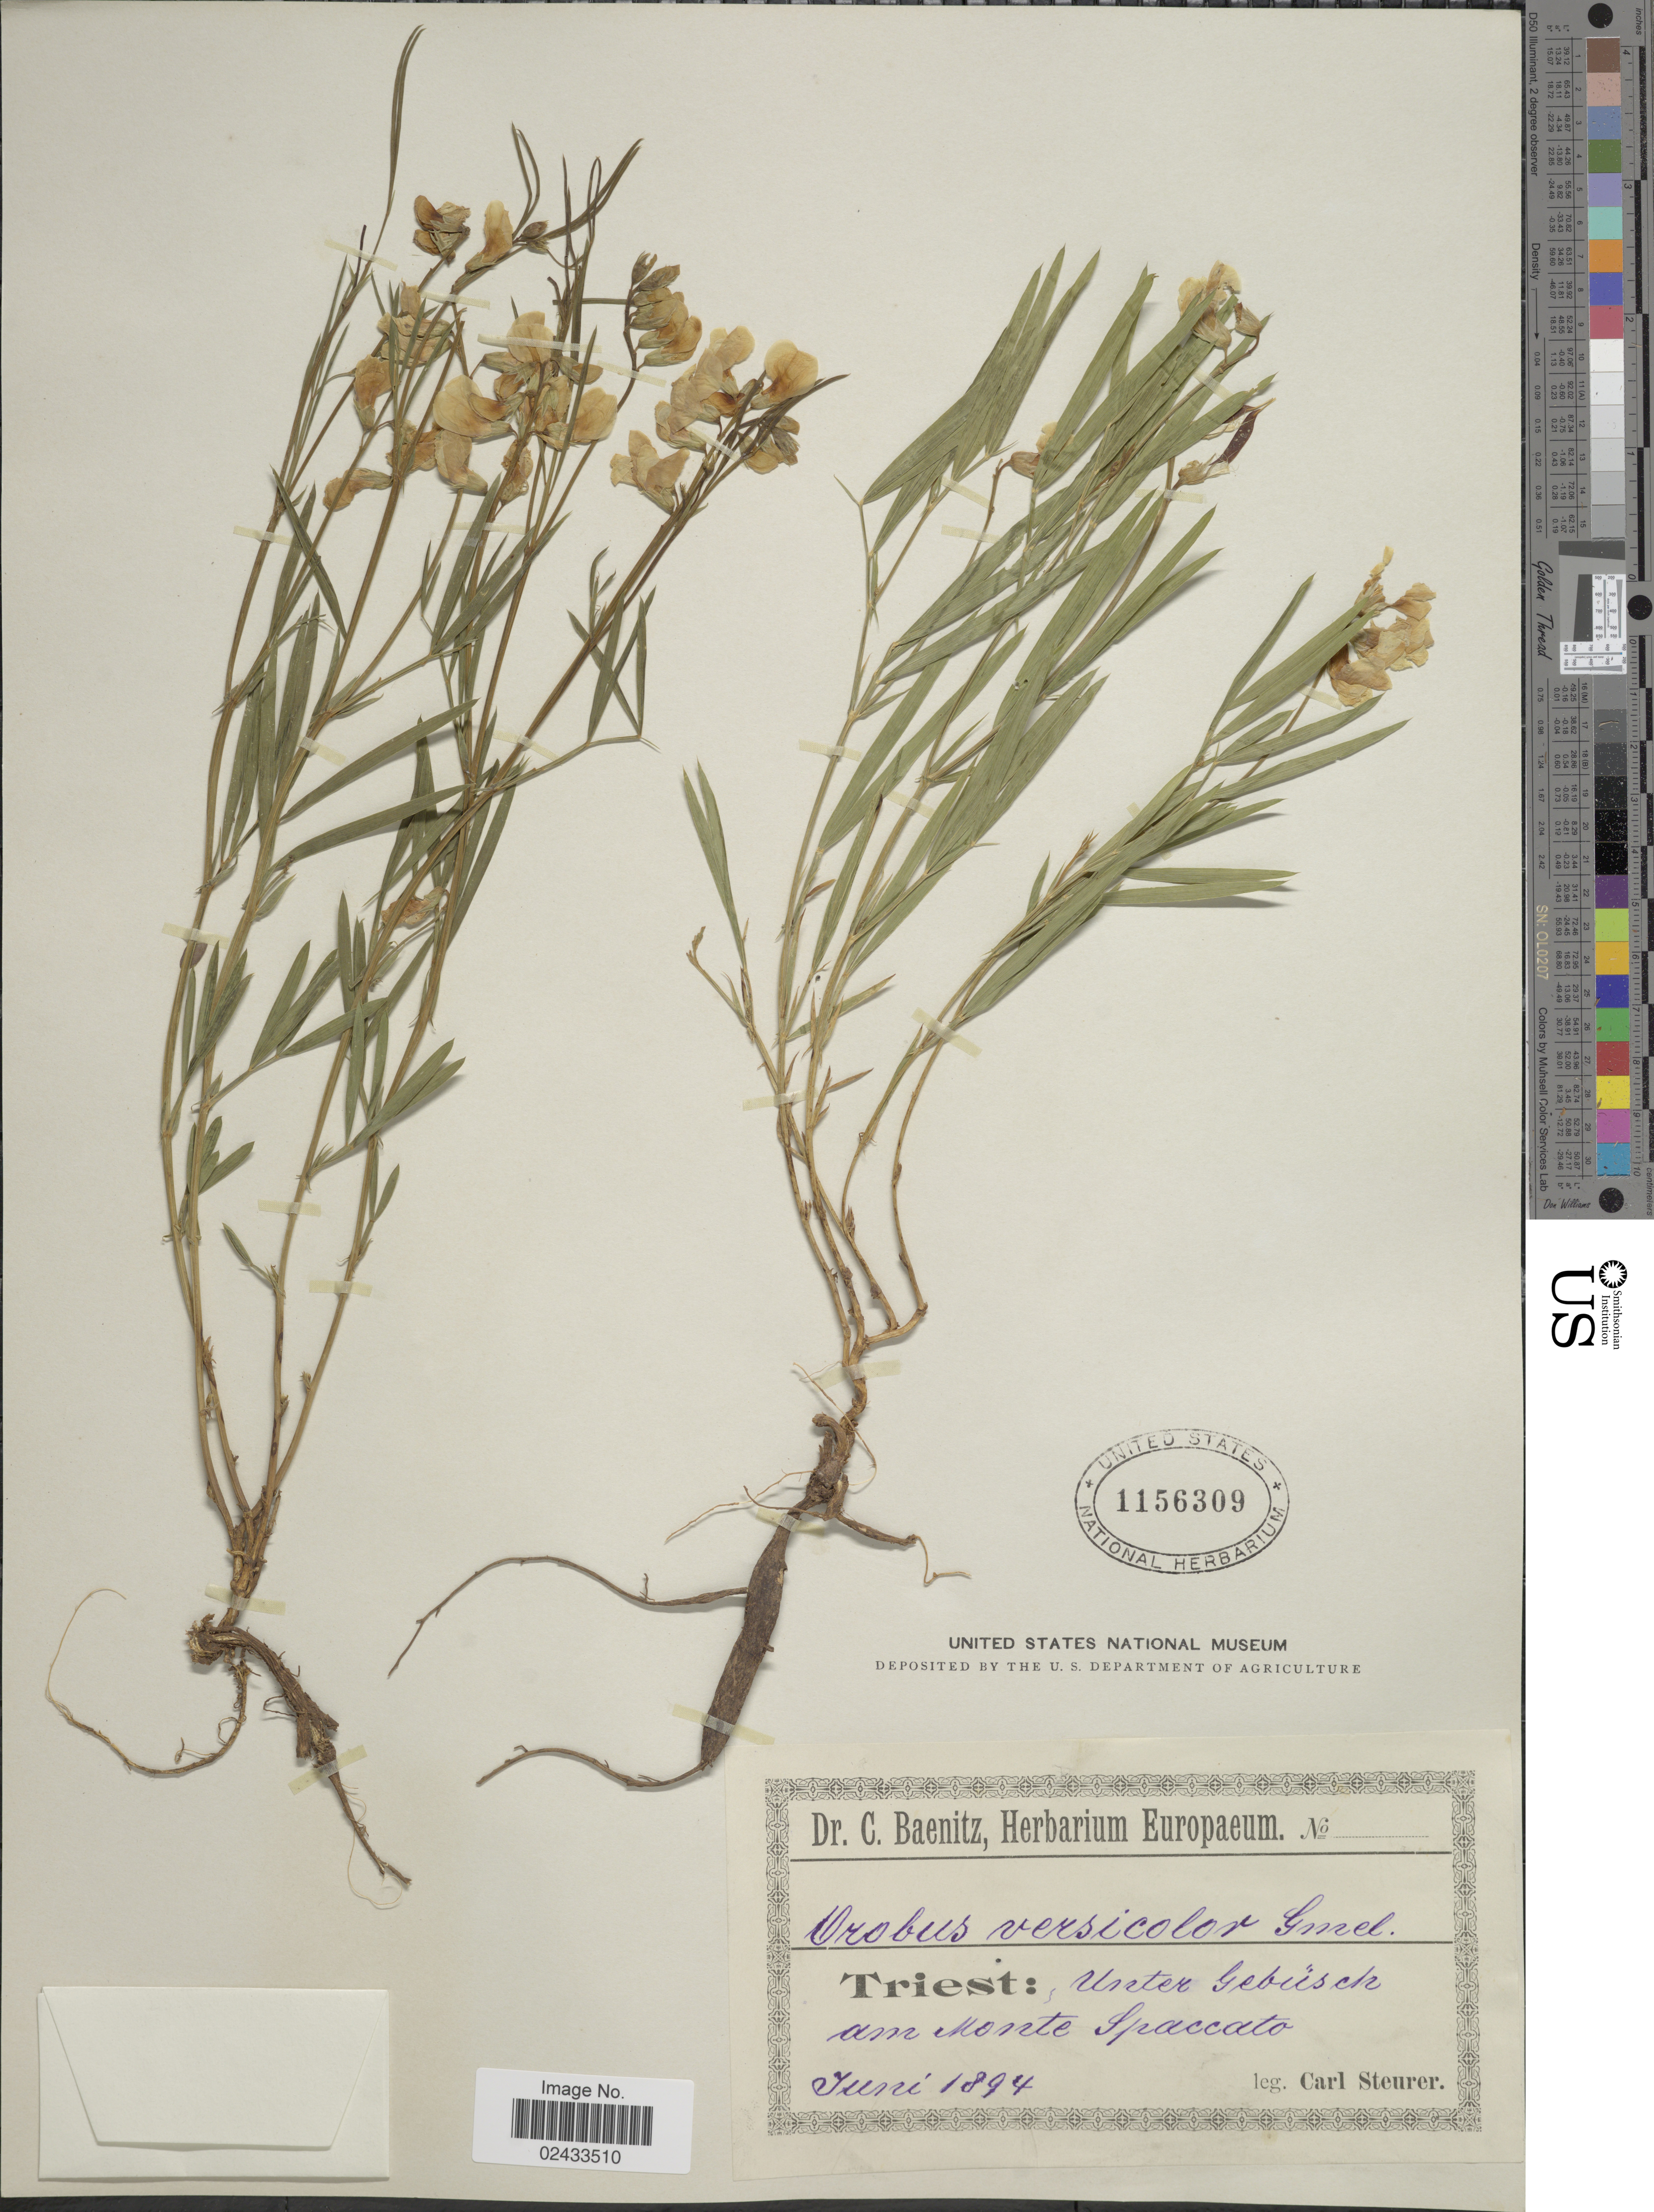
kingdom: Plantae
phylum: Tracheophyta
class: Magnoliopsida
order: Fabales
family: Fabaceae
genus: Lathyrus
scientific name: Lathyrus pannonicus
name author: (Jacq.) Garcke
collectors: C. Steurer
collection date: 1894-06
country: Italy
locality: Triest: Unter gebusch am Monte Spaccato.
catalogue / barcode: US 1156309